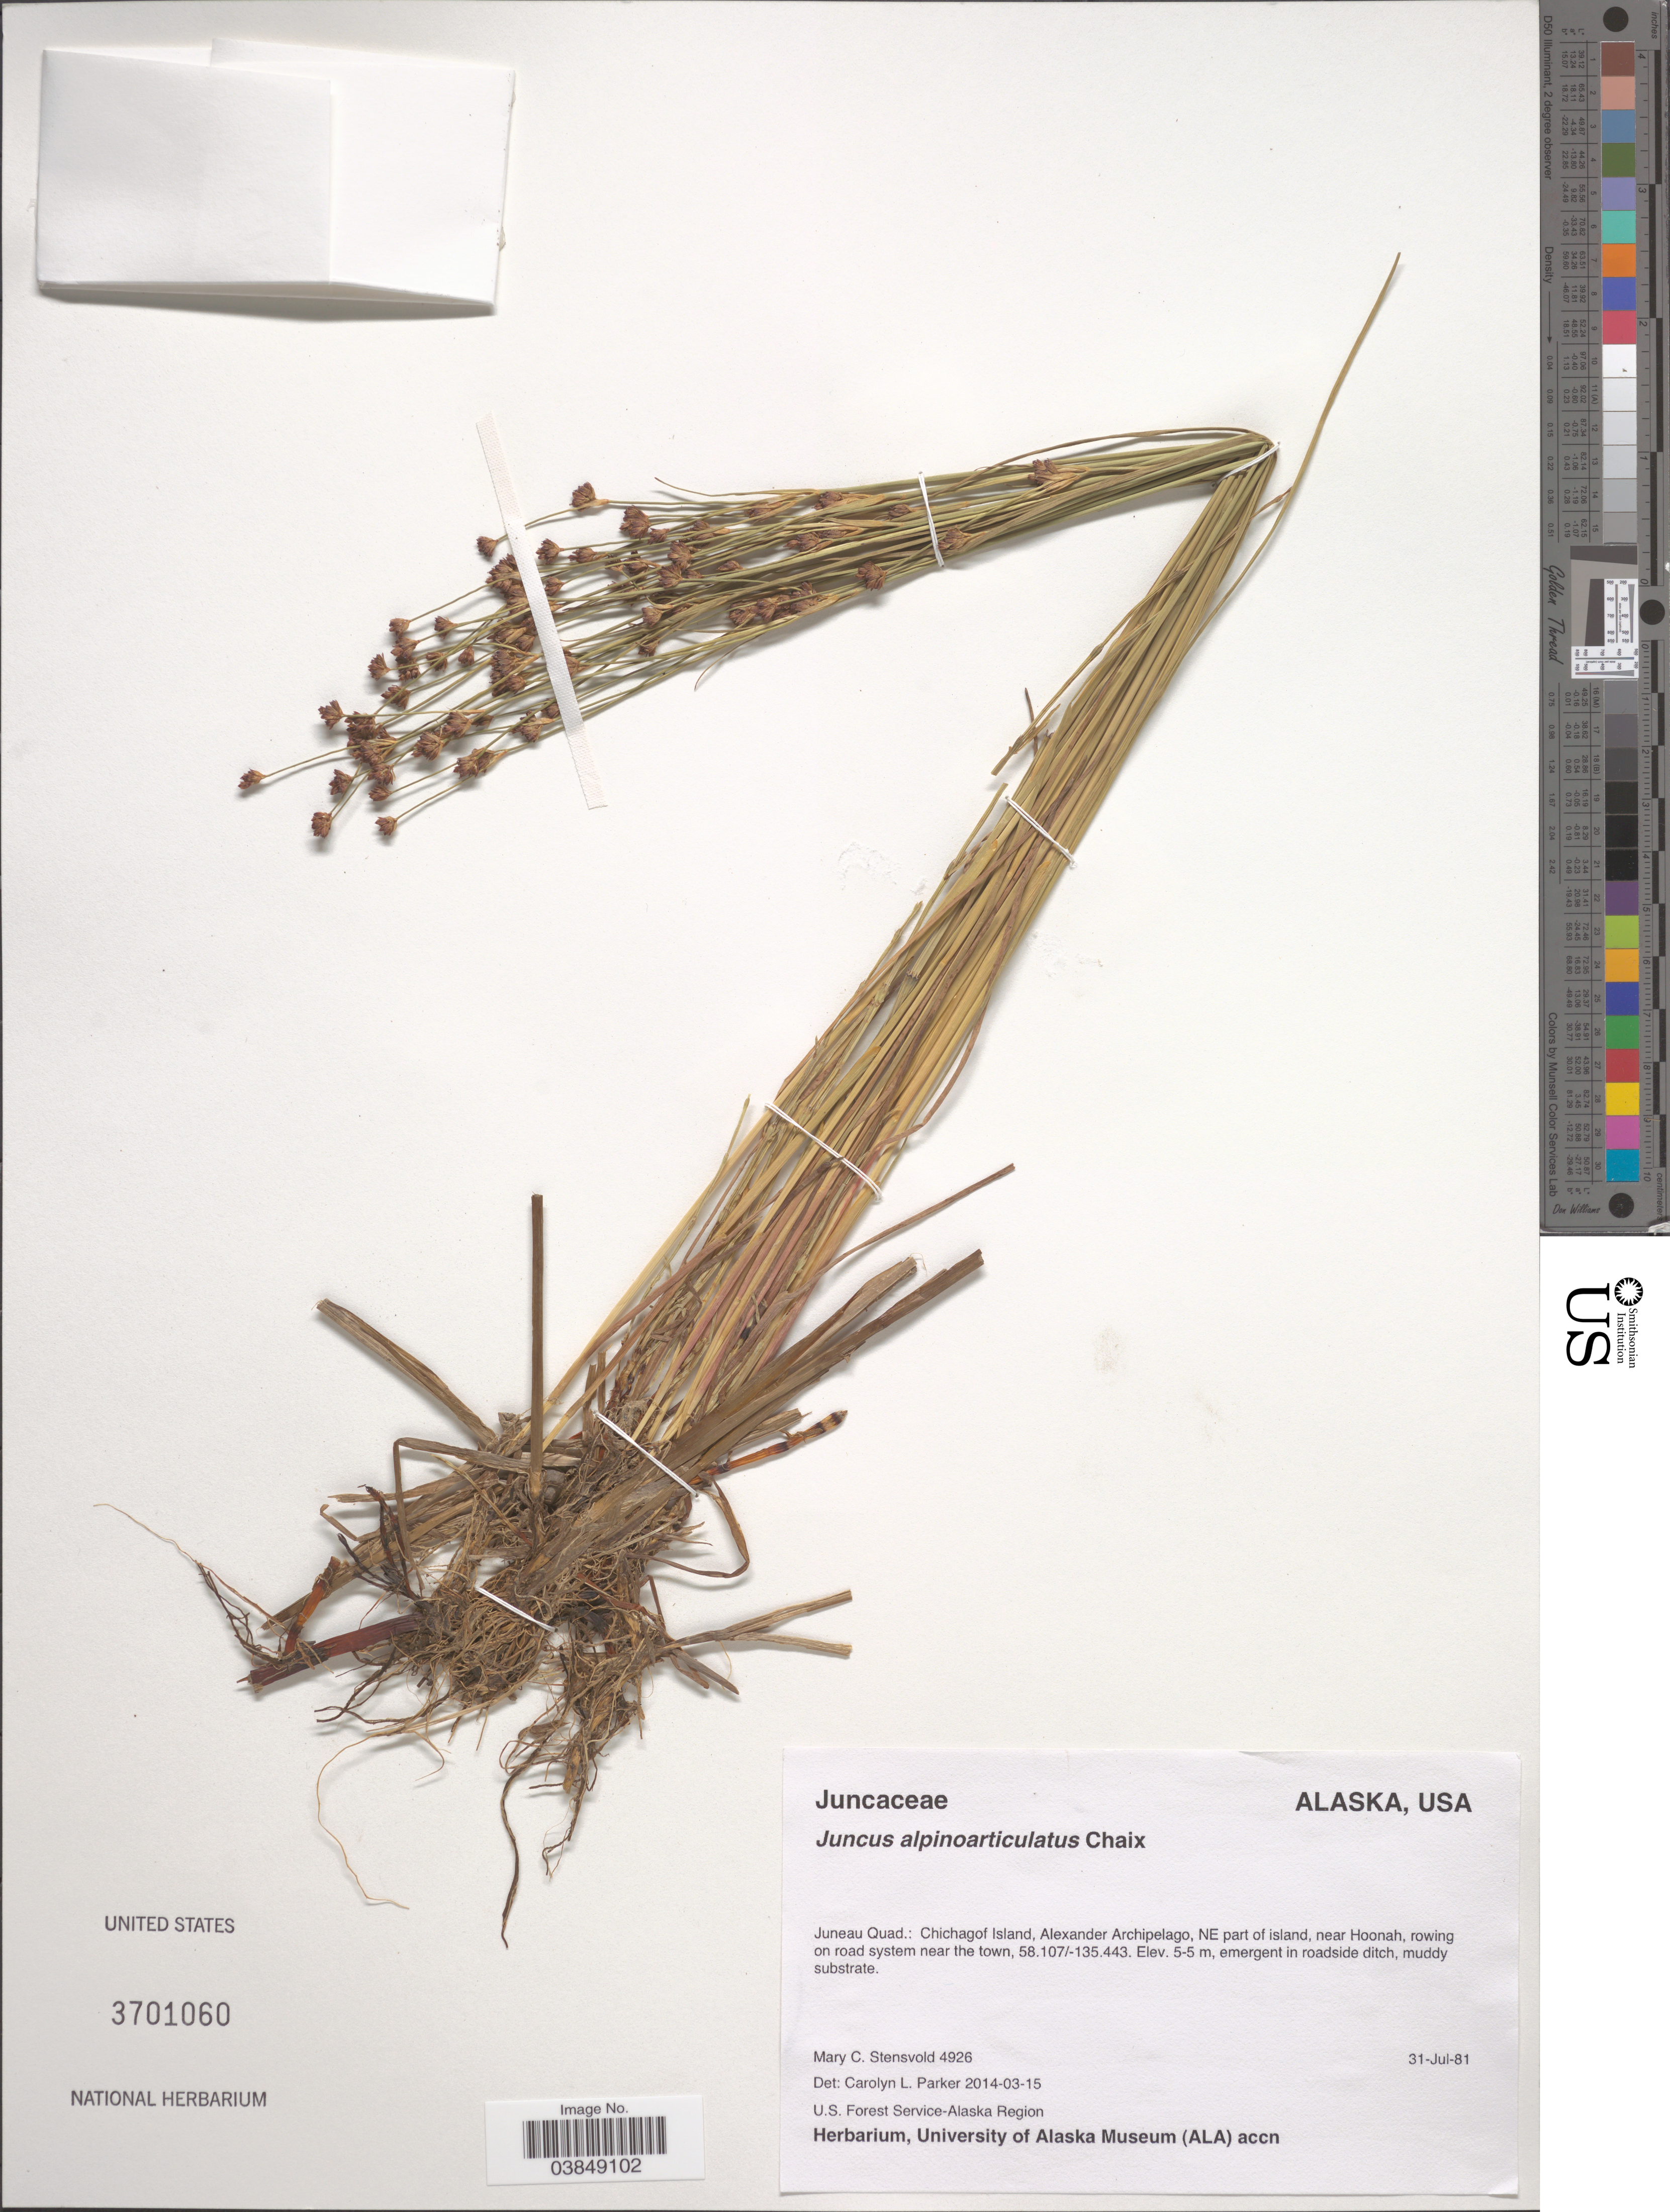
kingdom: Plantae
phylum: Tracheophyta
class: Liliopsida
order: Poales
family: Juncaceae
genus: Juncus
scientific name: Juncus alpinoarticulatus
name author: Vill.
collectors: M. Stensvold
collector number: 4926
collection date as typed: Transcribed d/m/y: 31/7/81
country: United States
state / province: Alaska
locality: Juneau Quad.: Chichagof Island, Alexander Archipelago, NE part of island, near Hoonah, rowin on road system near the town, 58.107/-135.443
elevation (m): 5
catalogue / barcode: US 3701060